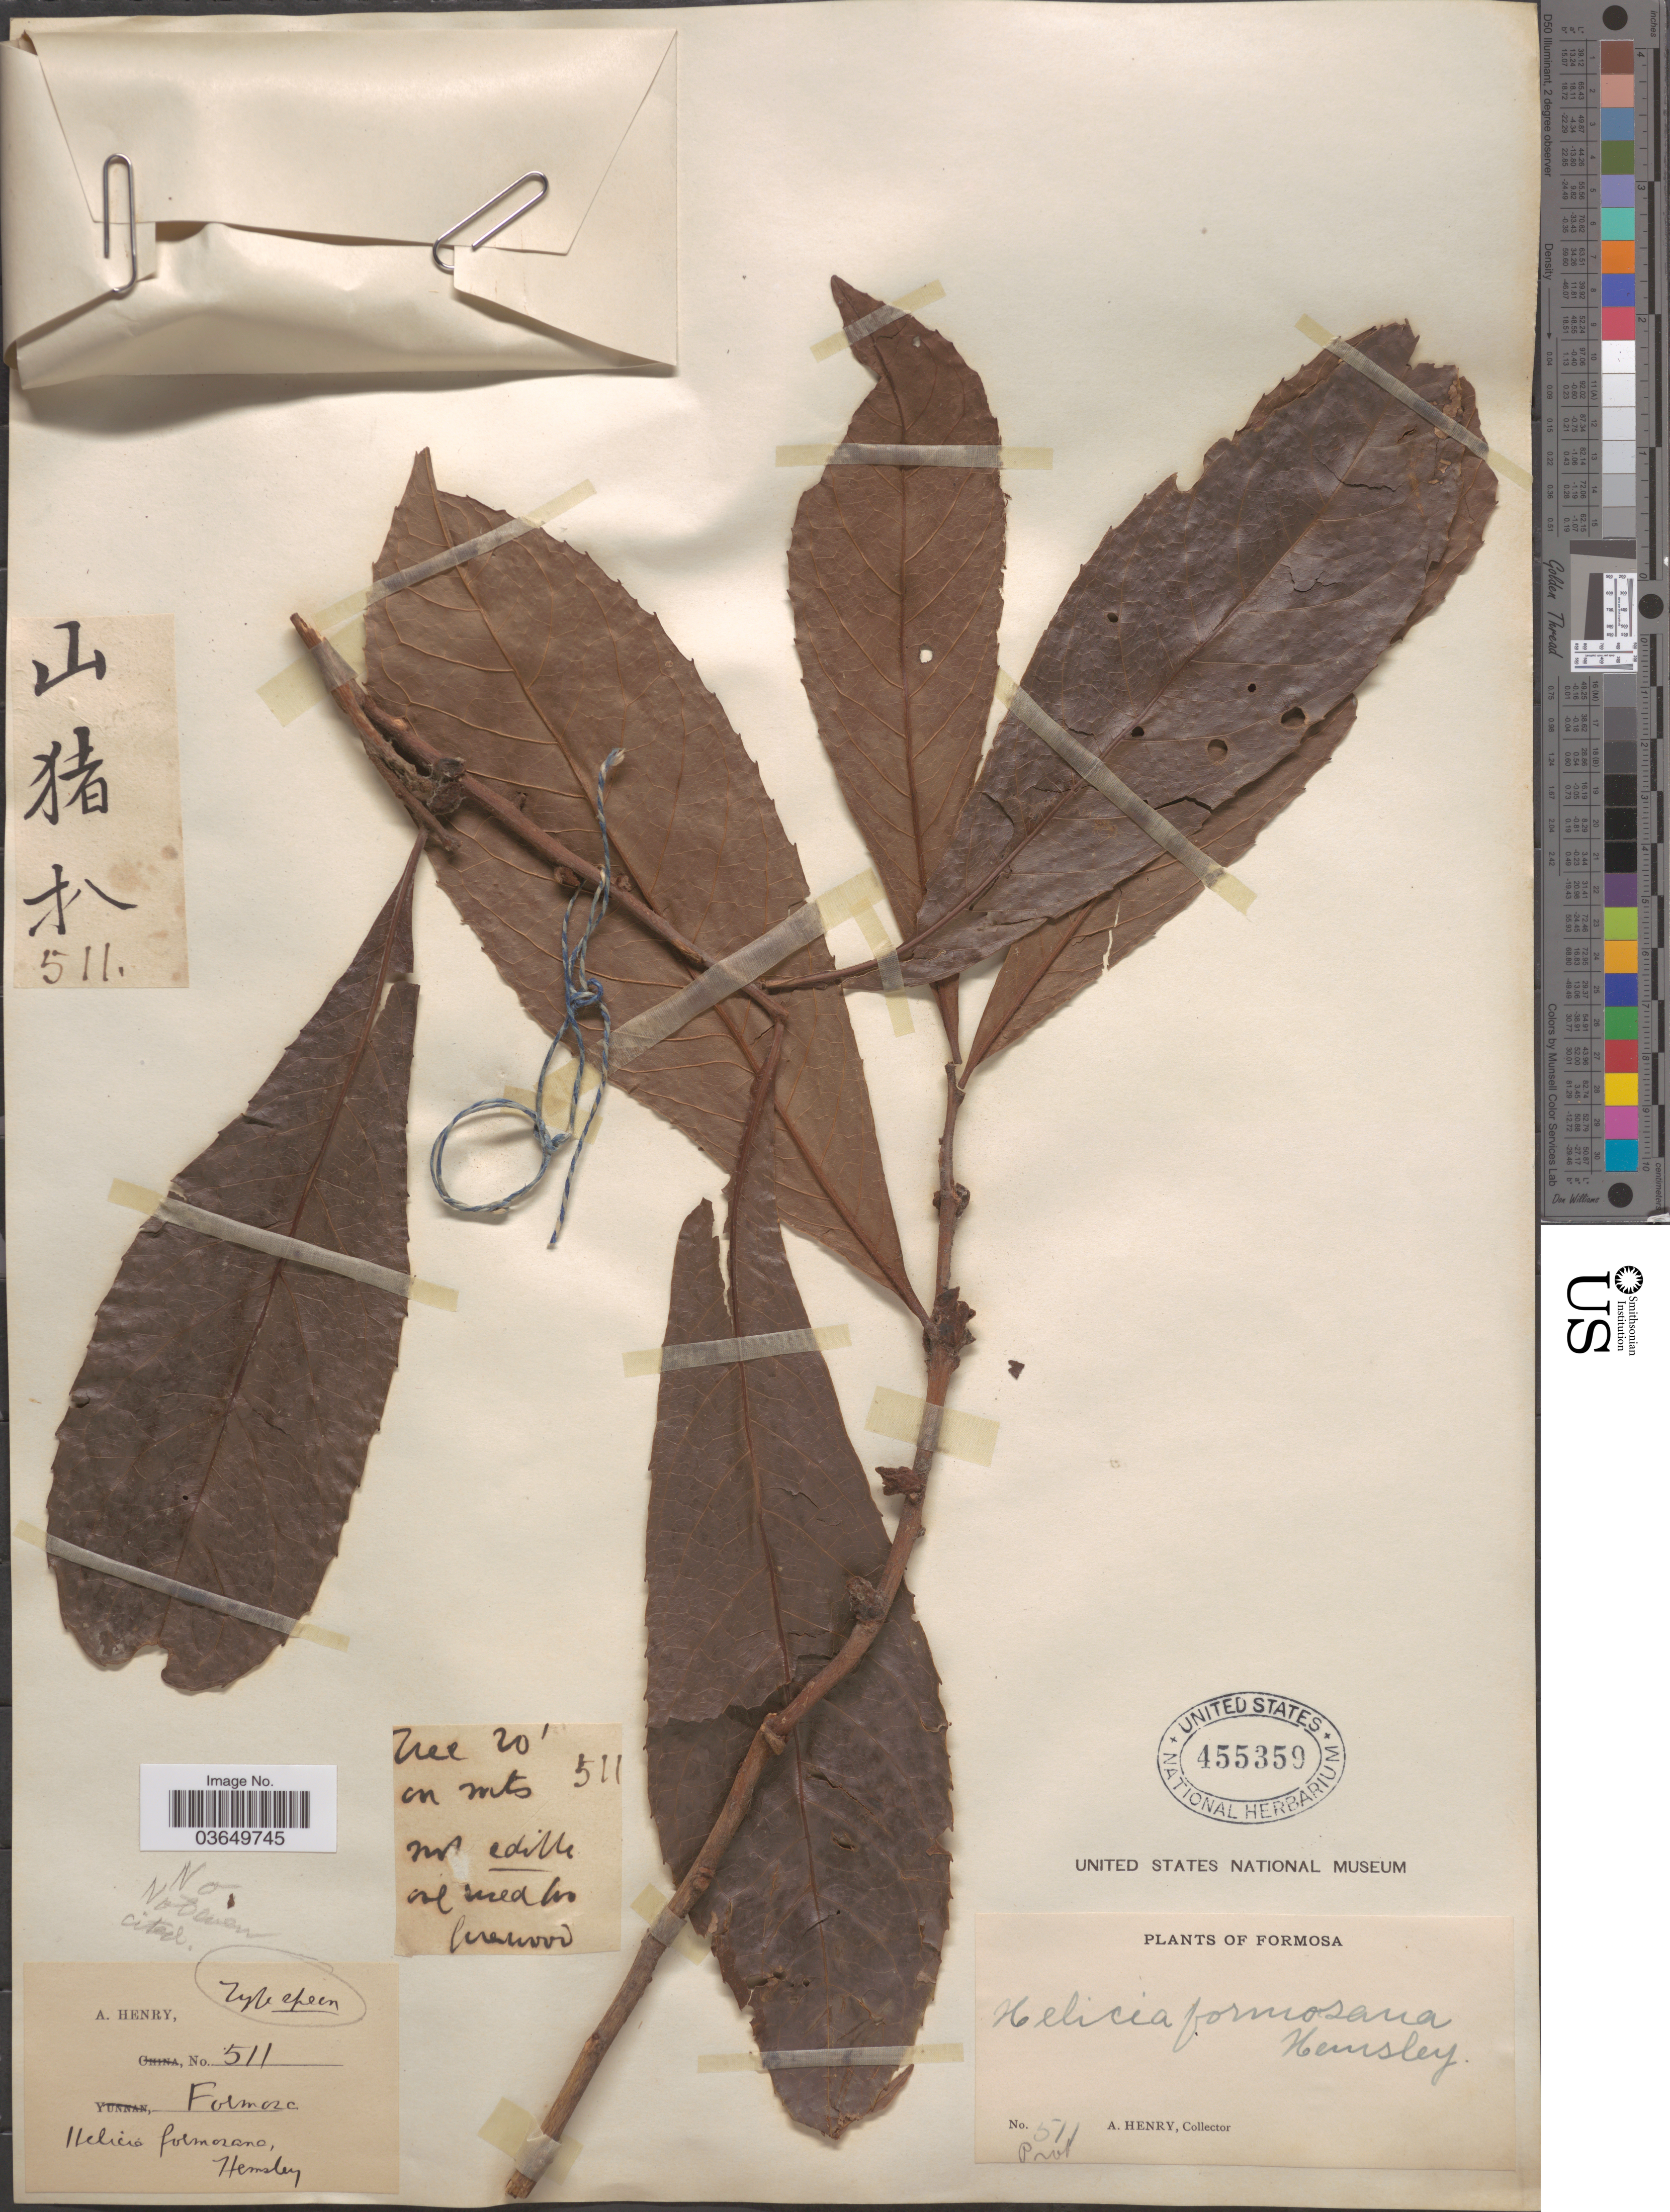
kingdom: Plantae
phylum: Tracheophyta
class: Magnoliopsida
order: Proteales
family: Proteaceae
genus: Helicia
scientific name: Helicia formosana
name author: Hemsl.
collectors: A. Henry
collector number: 511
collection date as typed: Transcribed d/m/y: /12/20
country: Taiwan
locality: Formosa. On mts.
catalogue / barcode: US 455359